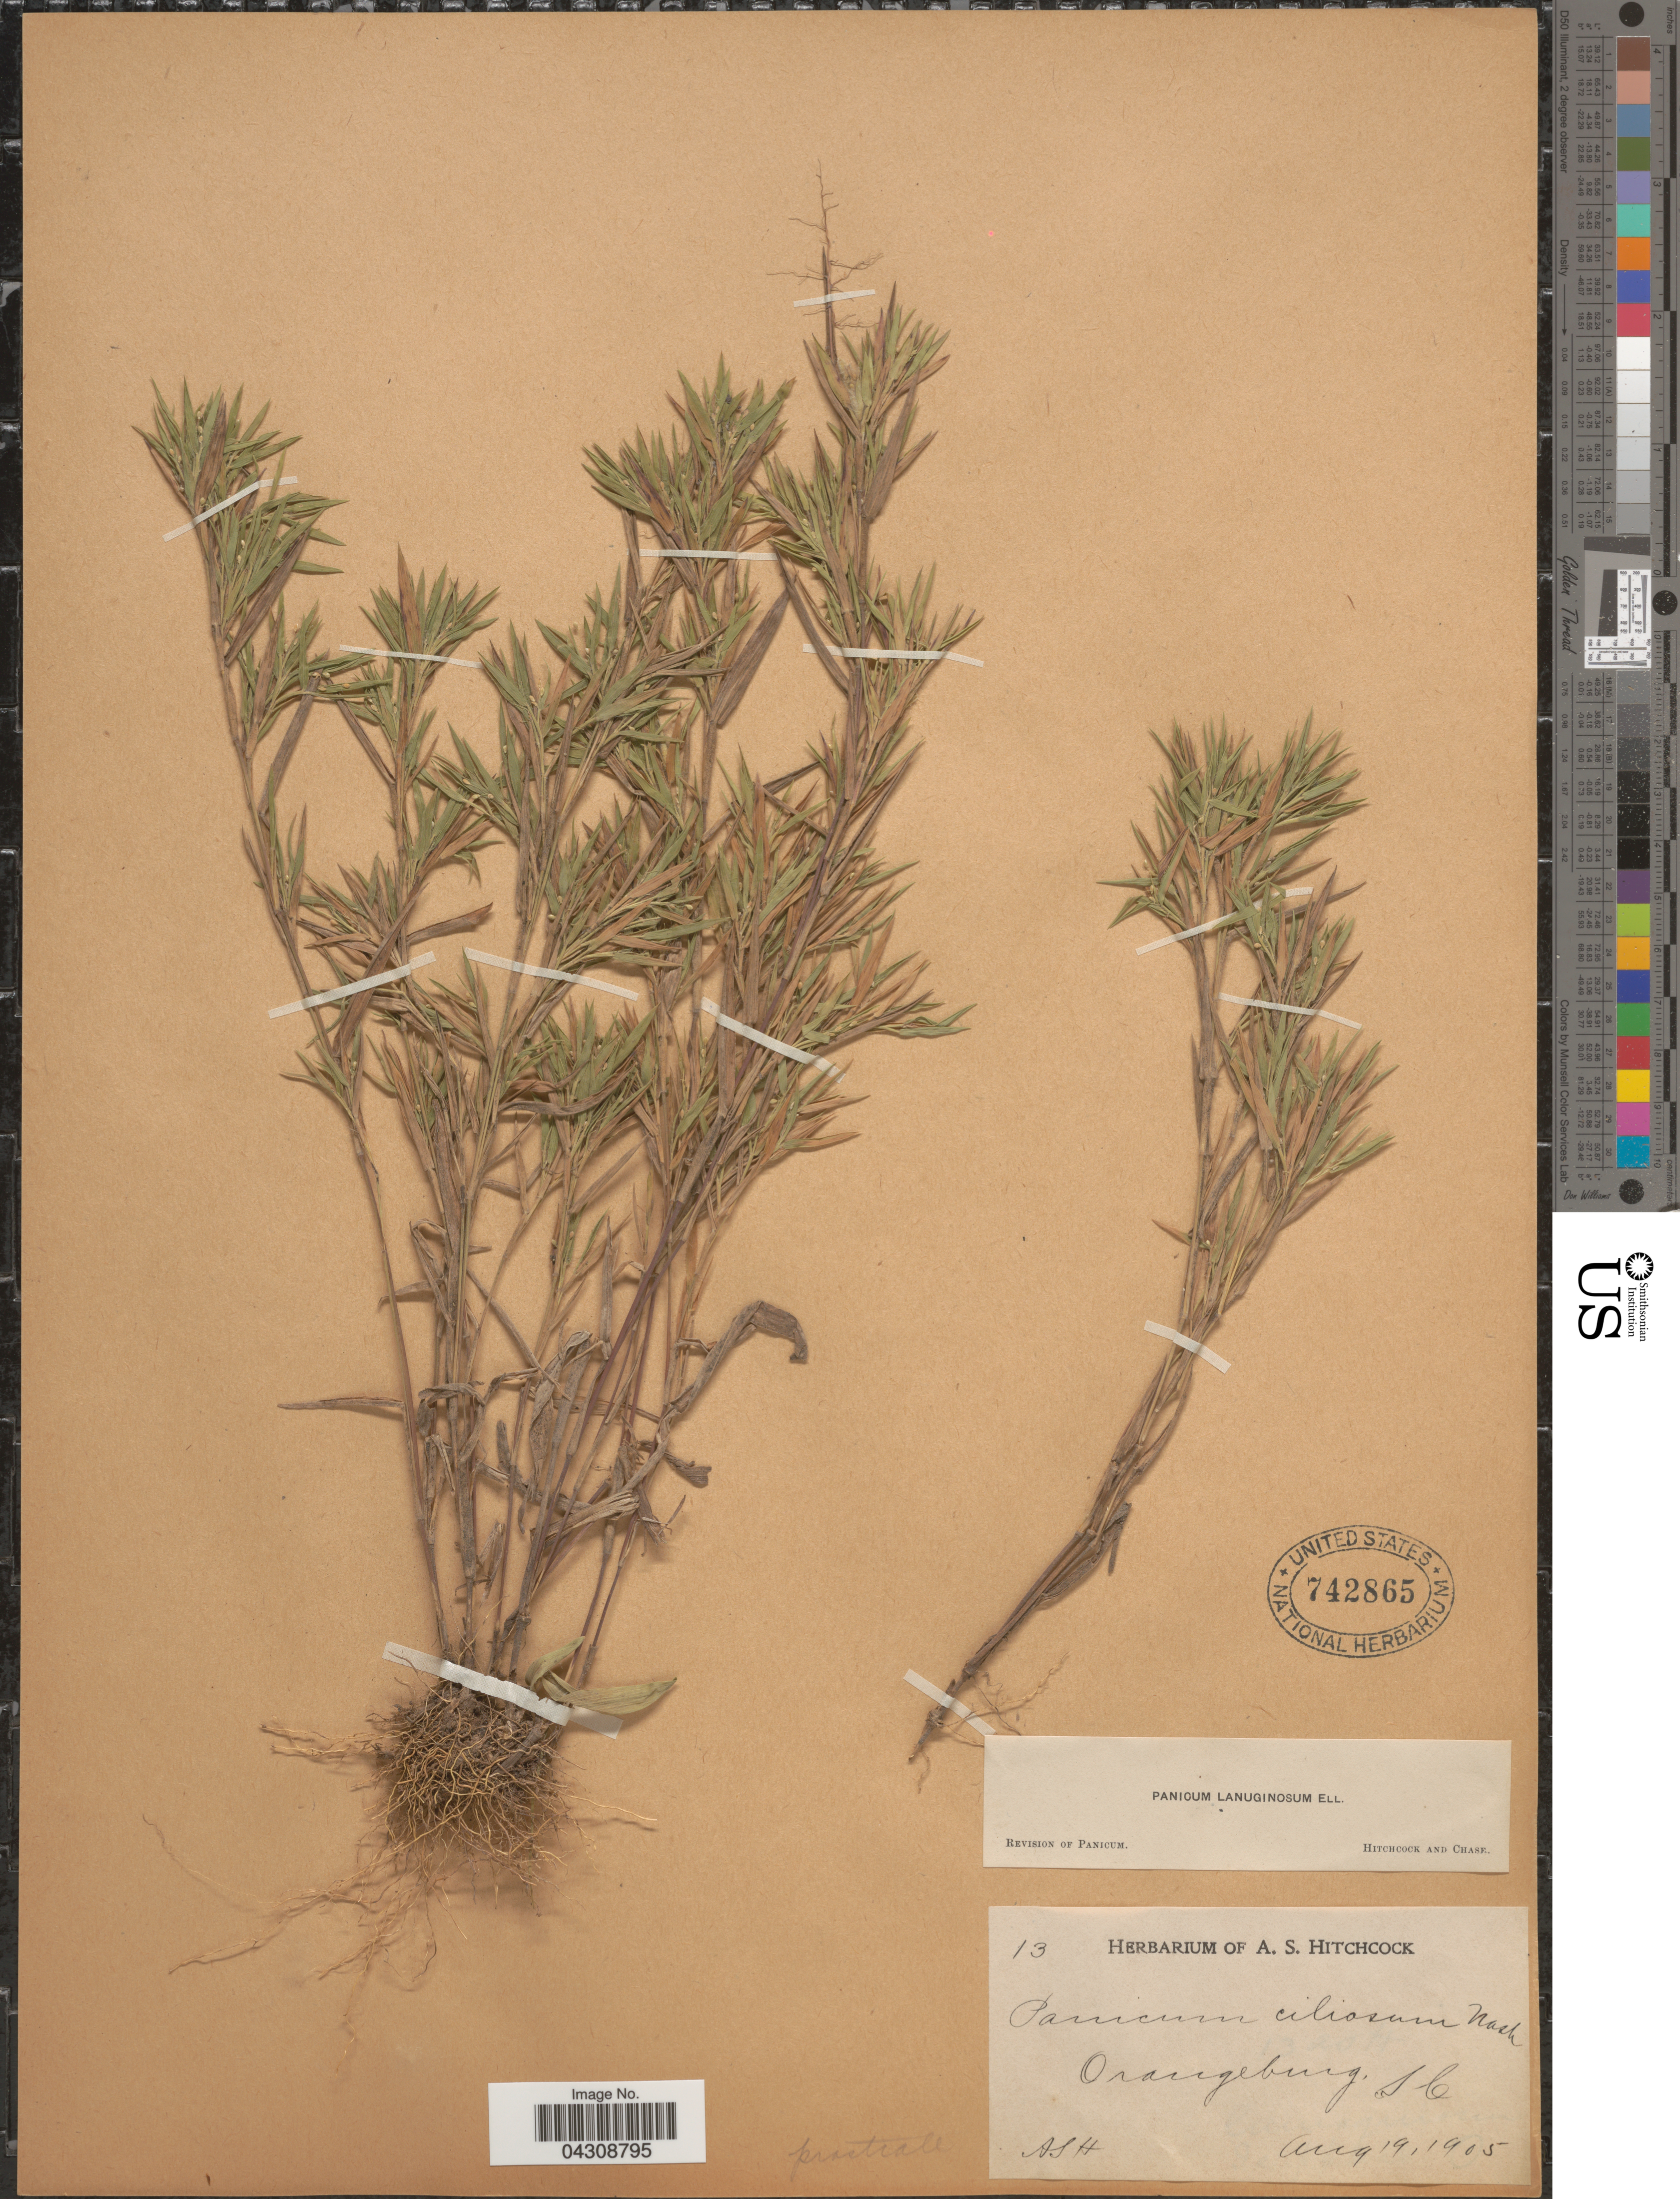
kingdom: Plantae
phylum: Tracheophyta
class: Liliopsida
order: Poales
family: Poaceae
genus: Dichanthelium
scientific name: Dichanthelium acuminatum var. acuminatum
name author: (Sw.) Gould & C.A. Clark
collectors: A. S. Hitchcock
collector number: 13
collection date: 1905-08-19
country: United States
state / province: South Carolina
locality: Orangeburg.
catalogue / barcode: US 742865